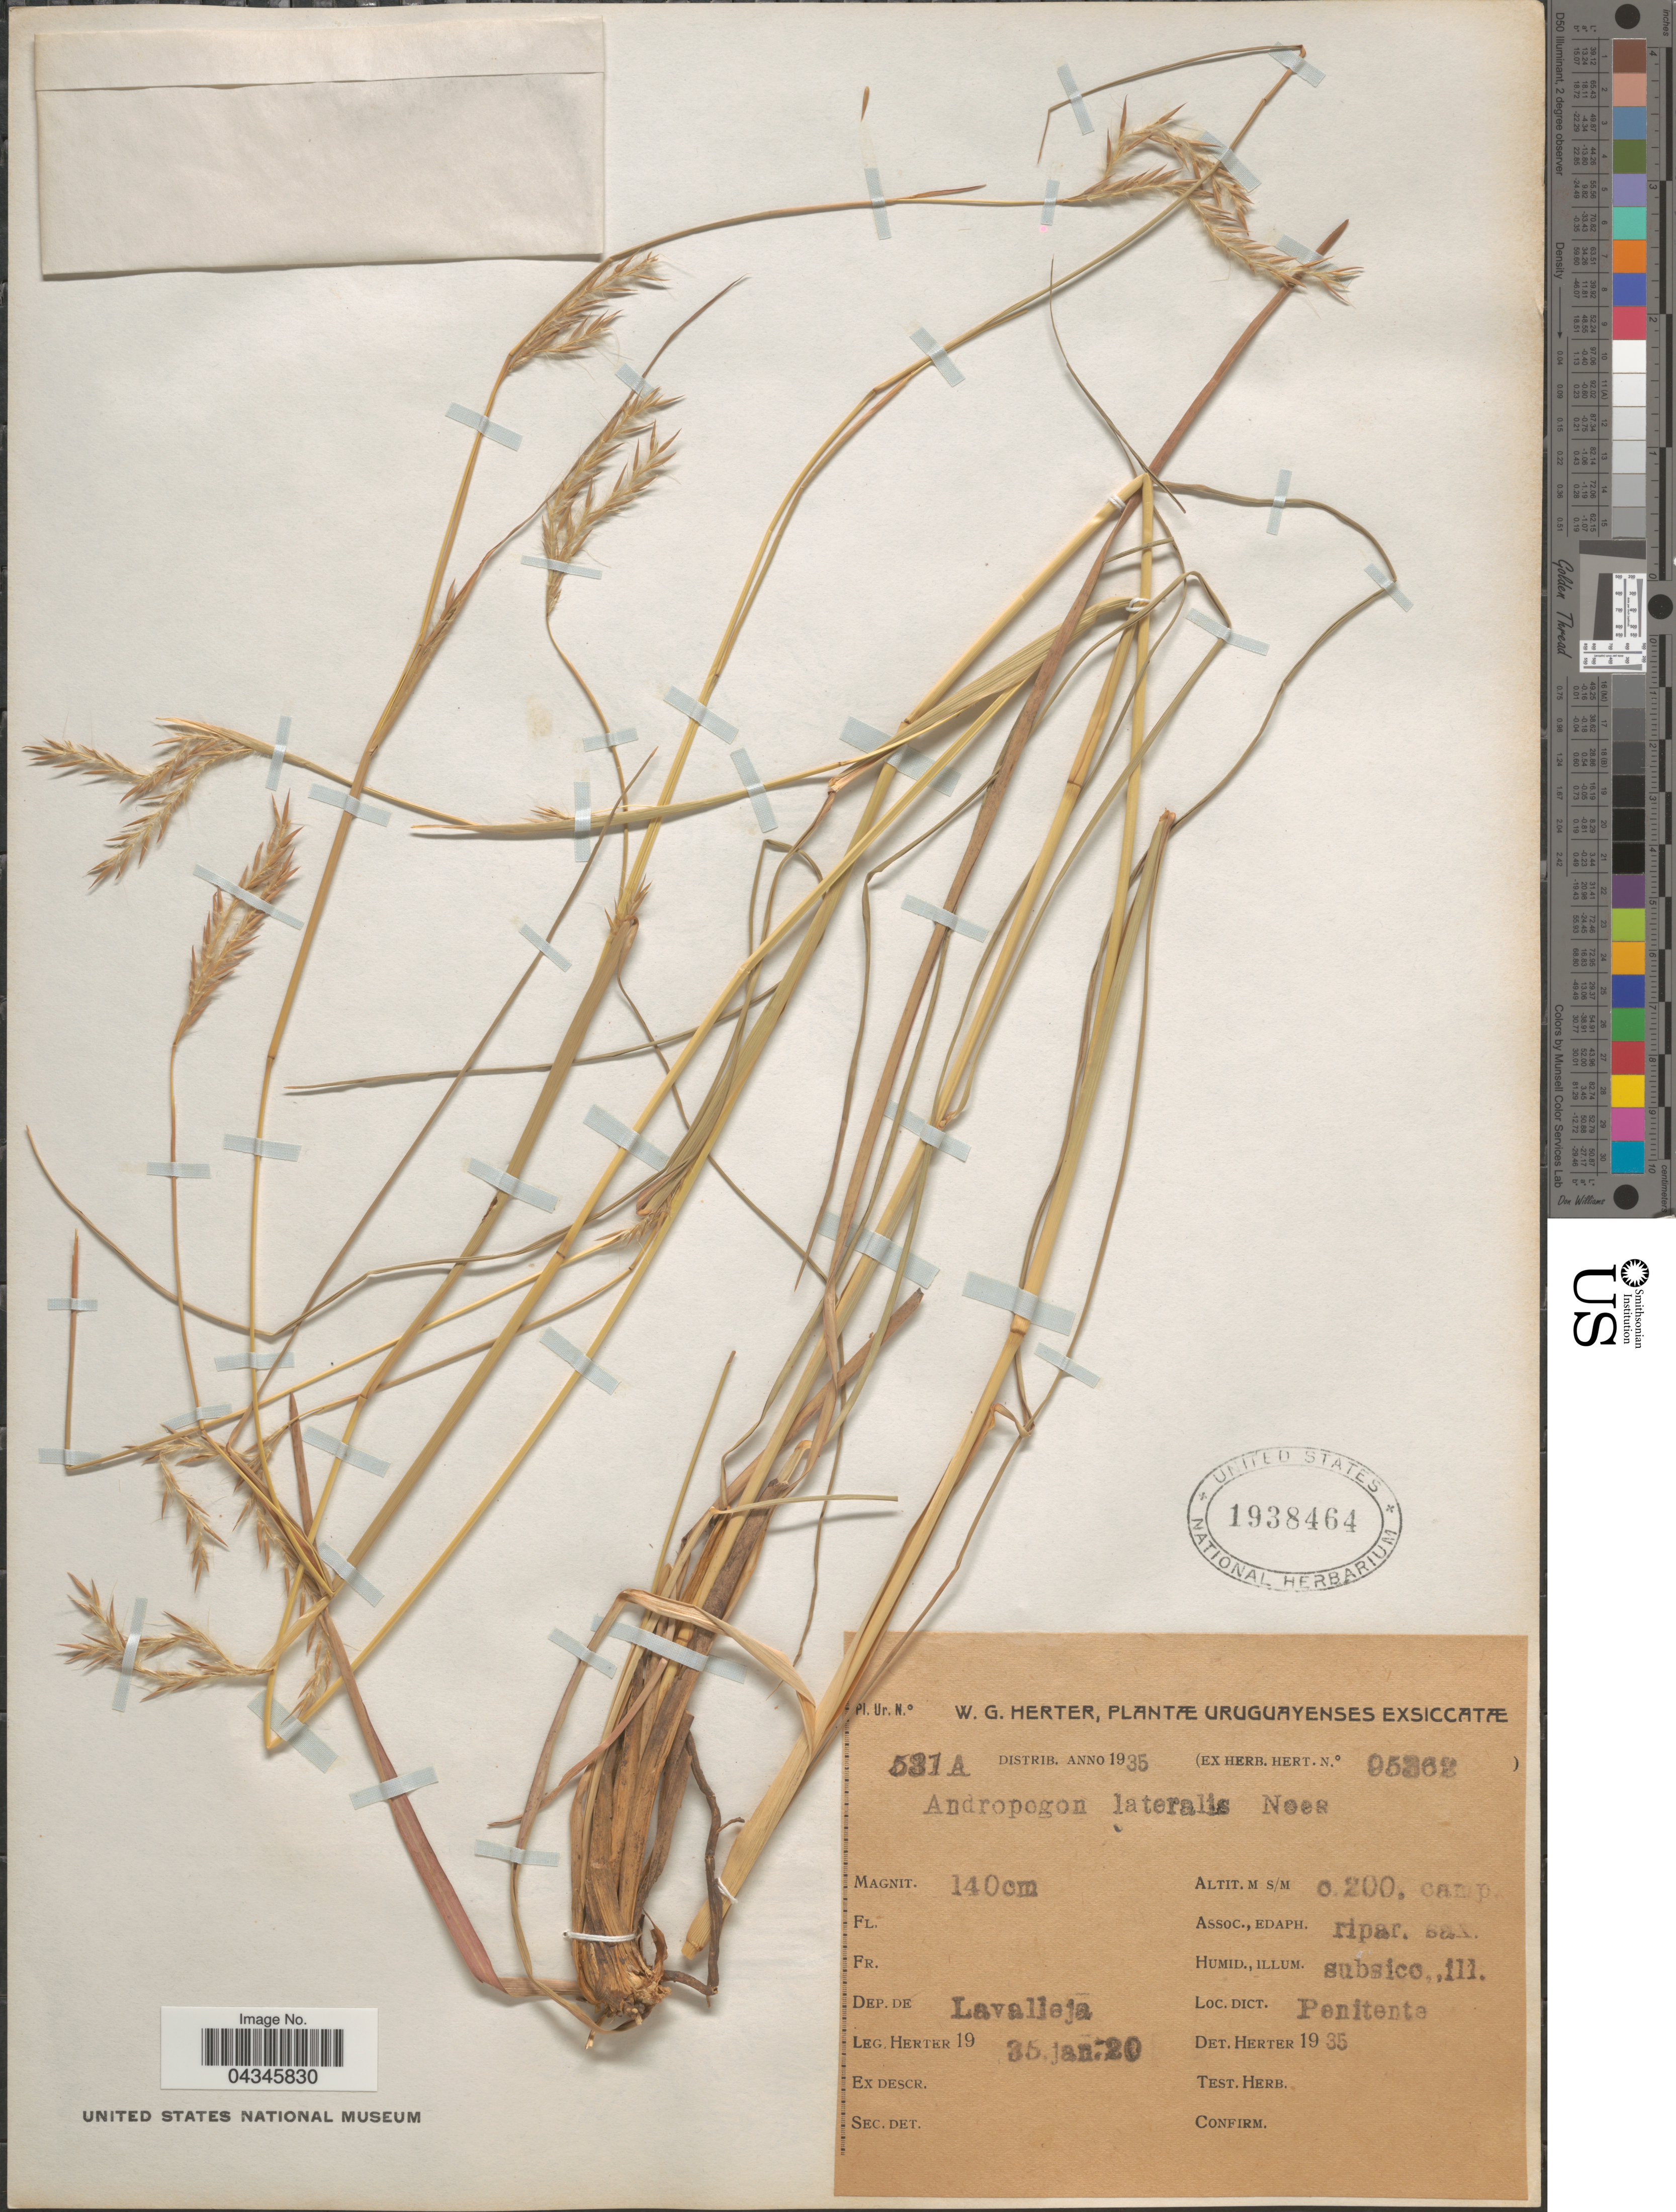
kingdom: Plantae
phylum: Tracheophyta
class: Liliopsida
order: Poales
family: Poaceae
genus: Andropogon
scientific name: Andropogon lateralis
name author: Nees in Mart.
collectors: W. G. Herter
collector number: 531A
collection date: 1935-01-20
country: Uruguay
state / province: Lavalleja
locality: Dep. de Lavalleja. Dict. Penitente.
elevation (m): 200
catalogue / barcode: US 1938464